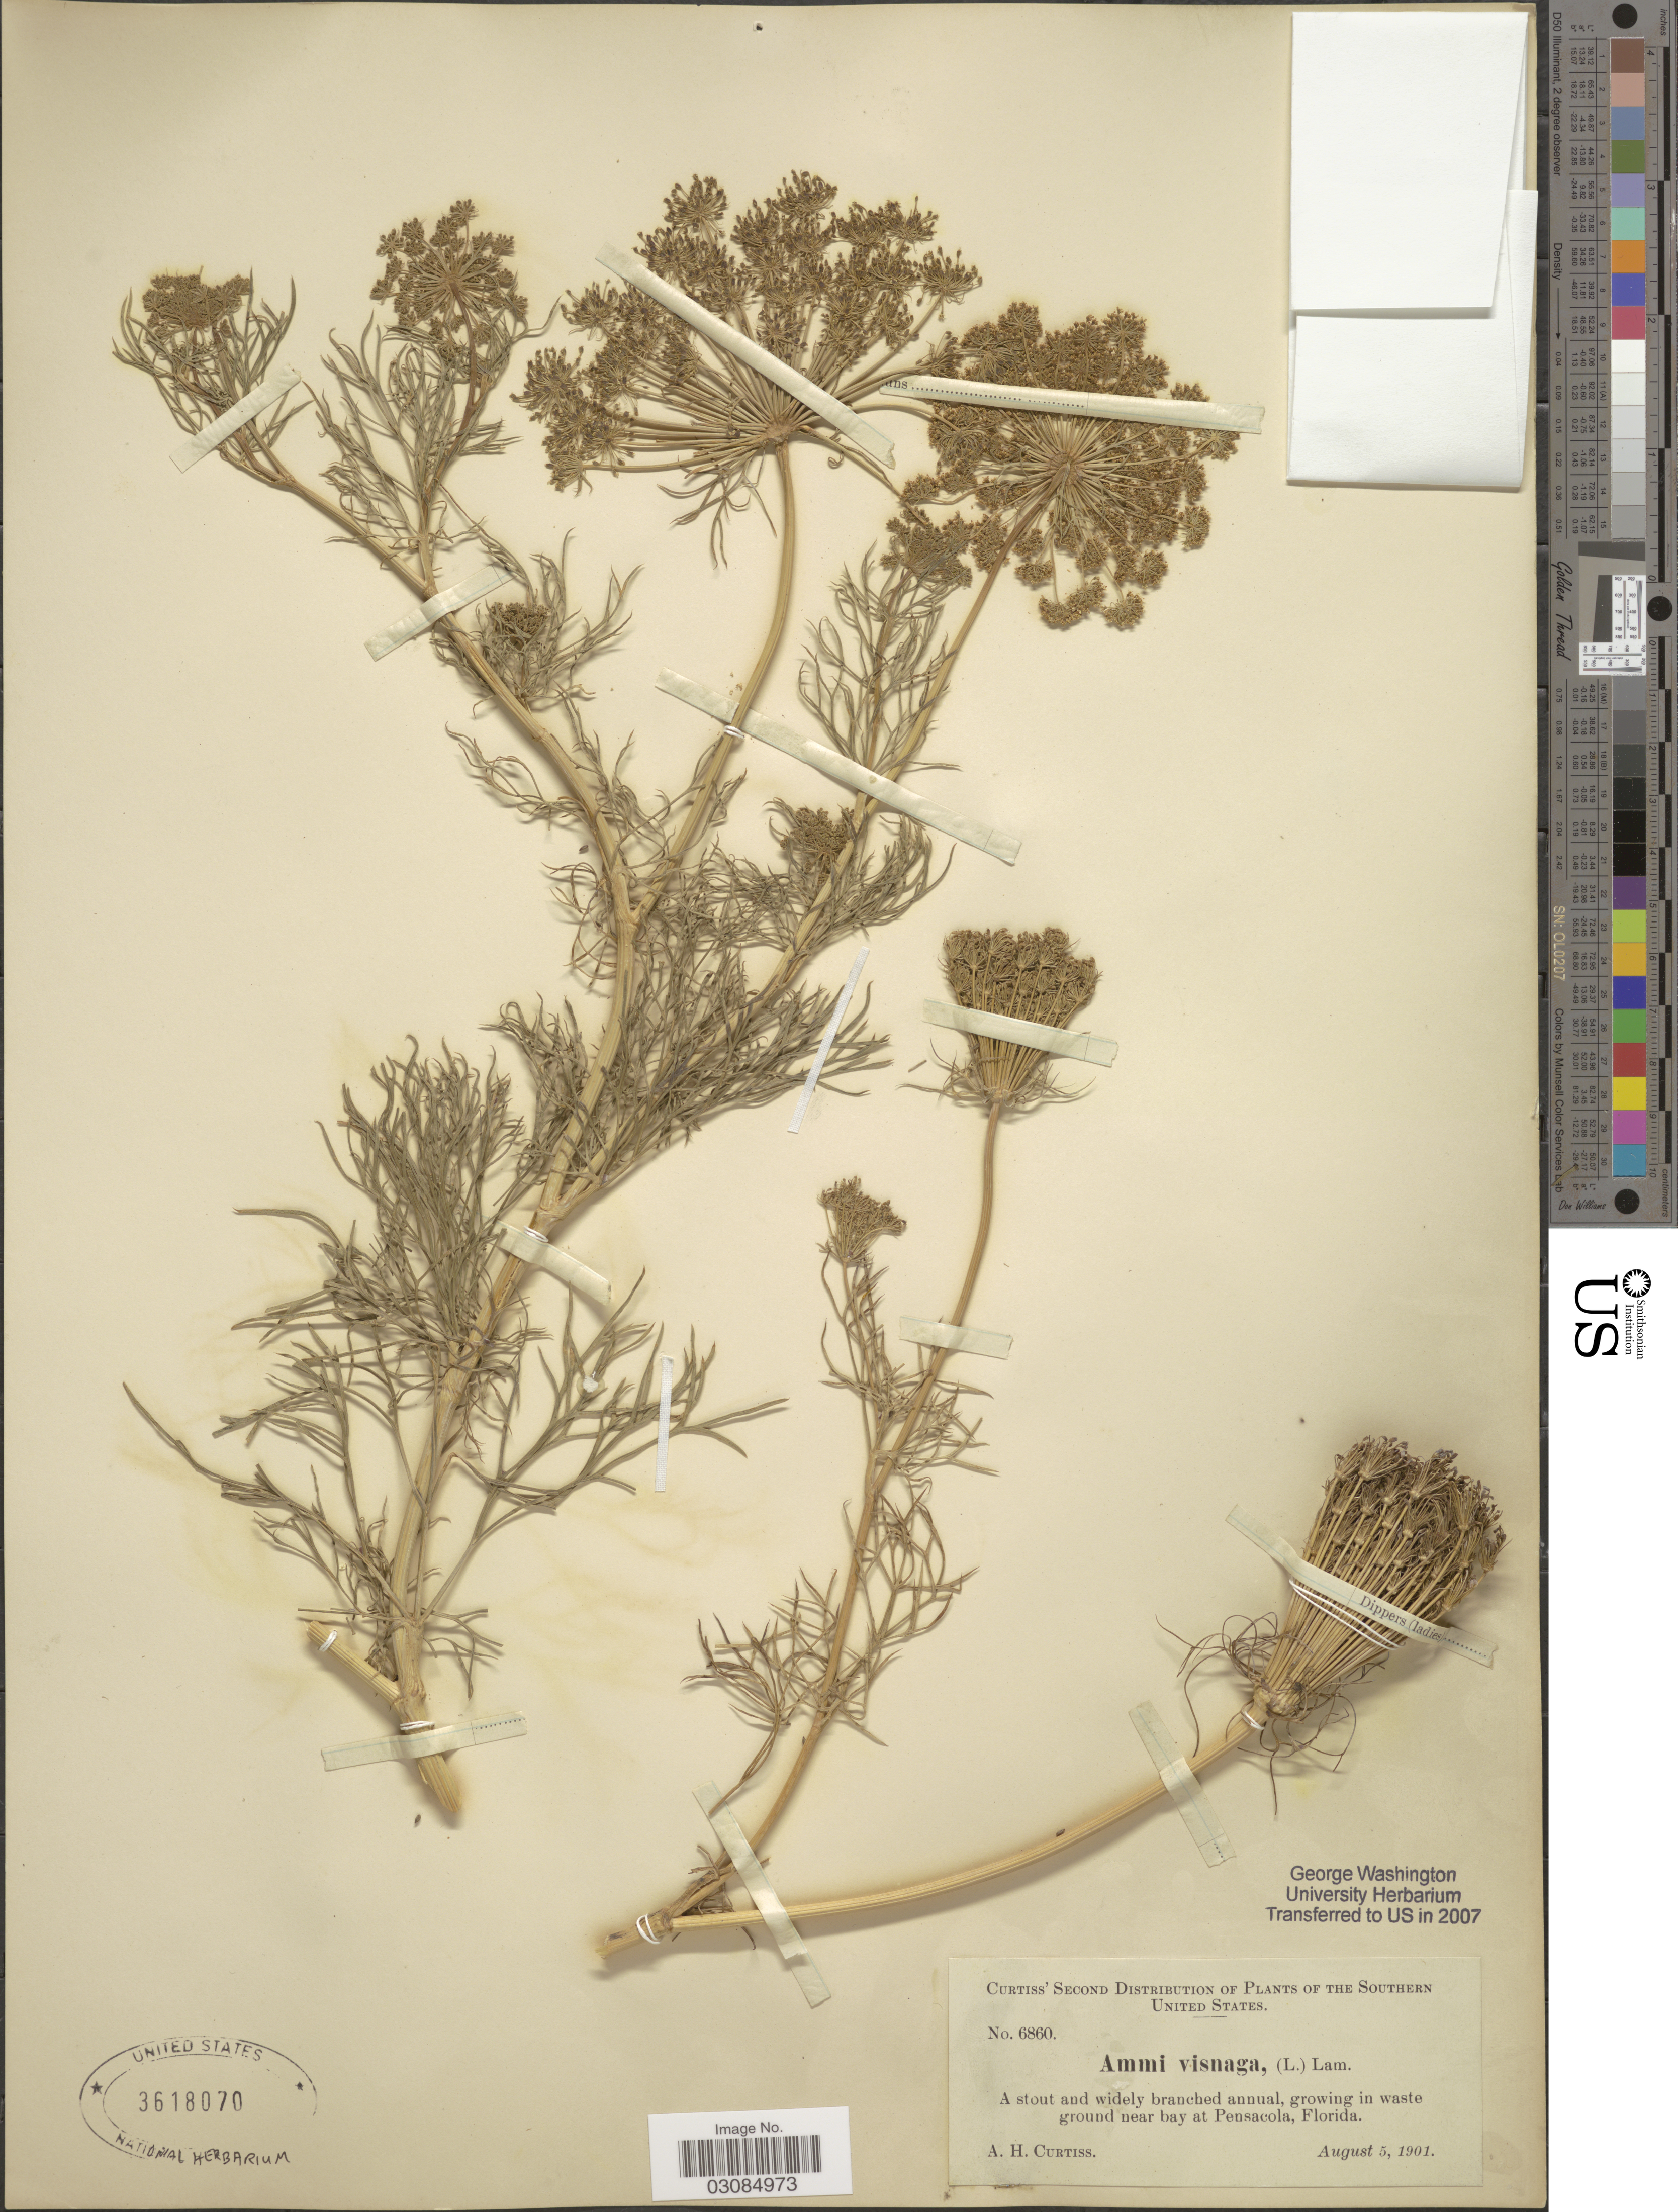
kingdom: Plantae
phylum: Tracheophyta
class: Magnoliopsida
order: Apiales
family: Apiaceae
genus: Ammi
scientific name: Ammi visnaga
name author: (L.) Lam.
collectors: A. H. Curtiss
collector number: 6860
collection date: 1901-08-05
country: United States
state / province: Florida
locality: Southern United States. A stout and widely branched annual, growing in waste ground near bay at Pensacola.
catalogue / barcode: US 3618070